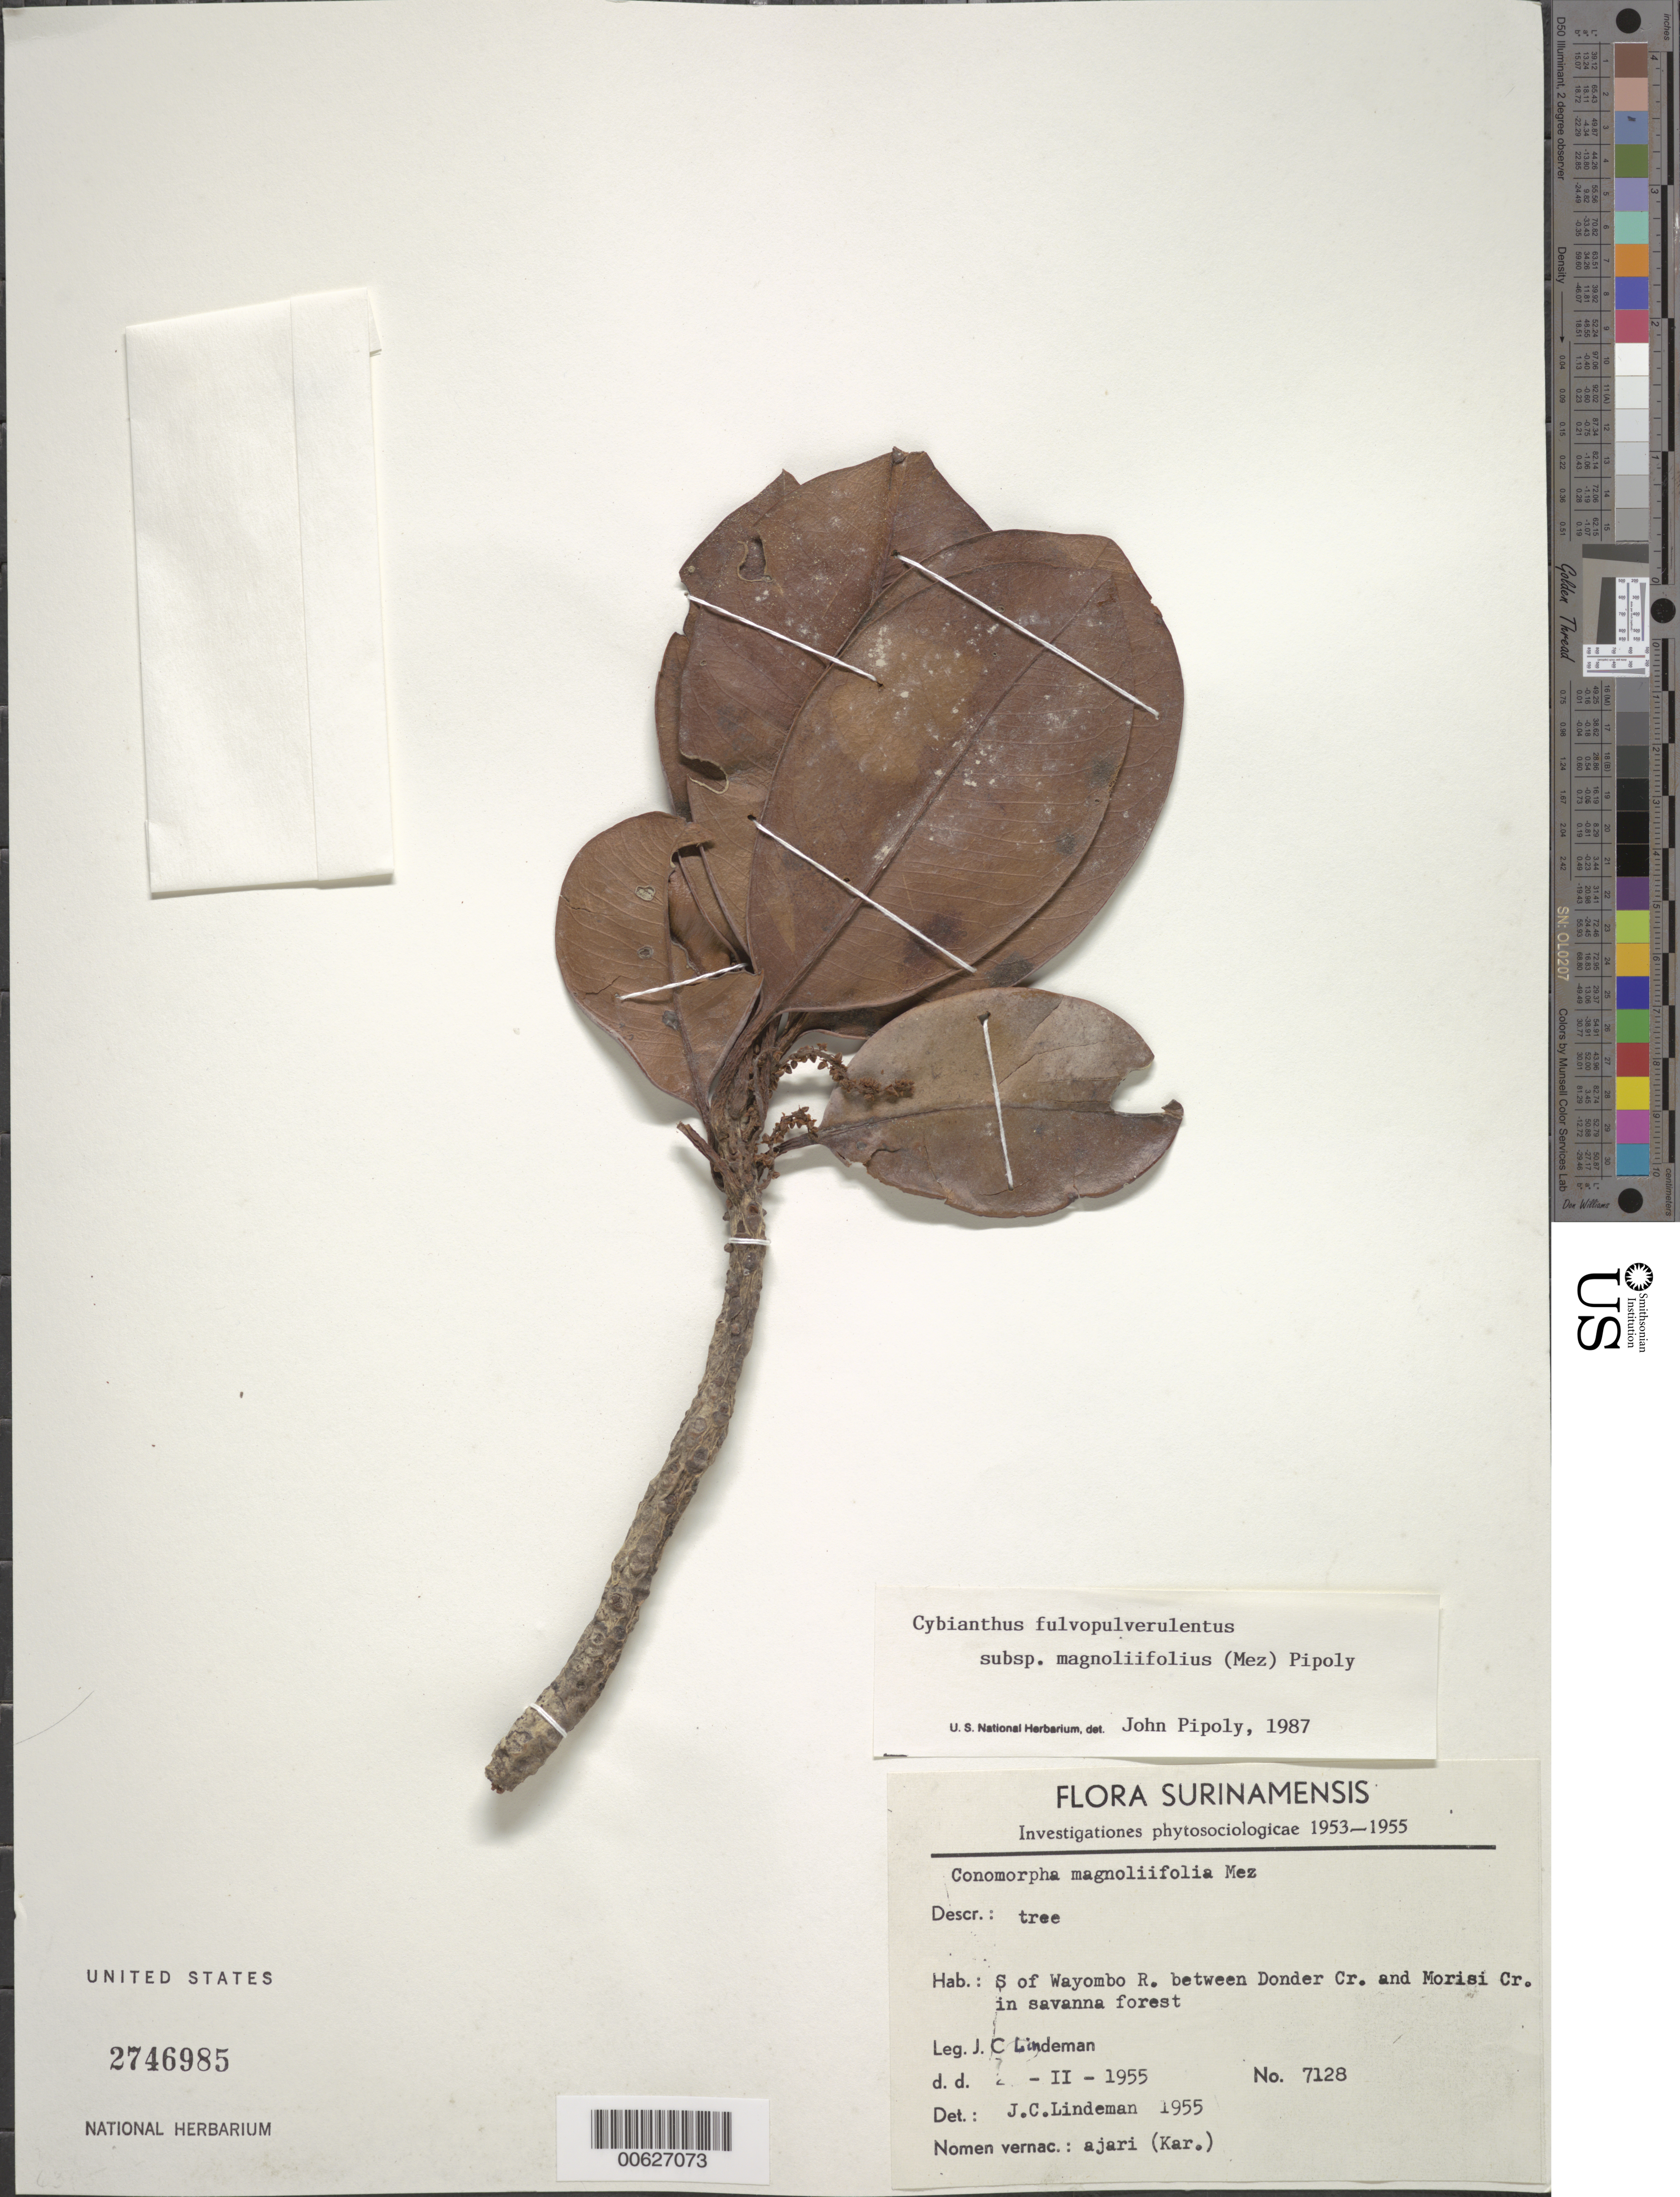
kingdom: Plantae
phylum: Tracheophyta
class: Magnoliopsida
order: Ericales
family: Primulaceae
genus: Cybianthus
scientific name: Cybianthus fulvopulverulentus subsp. magnoliifolius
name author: (Mez) Pipoly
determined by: Pipoly, J. J., III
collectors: J. C. Lindeman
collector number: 7128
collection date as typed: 2-Feb-55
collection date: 1955-02-02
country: Suriname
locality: Wayombo R., S of between Donder Cr. & Morisi Cr.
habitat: Savanna forest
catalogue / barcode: US 2746985